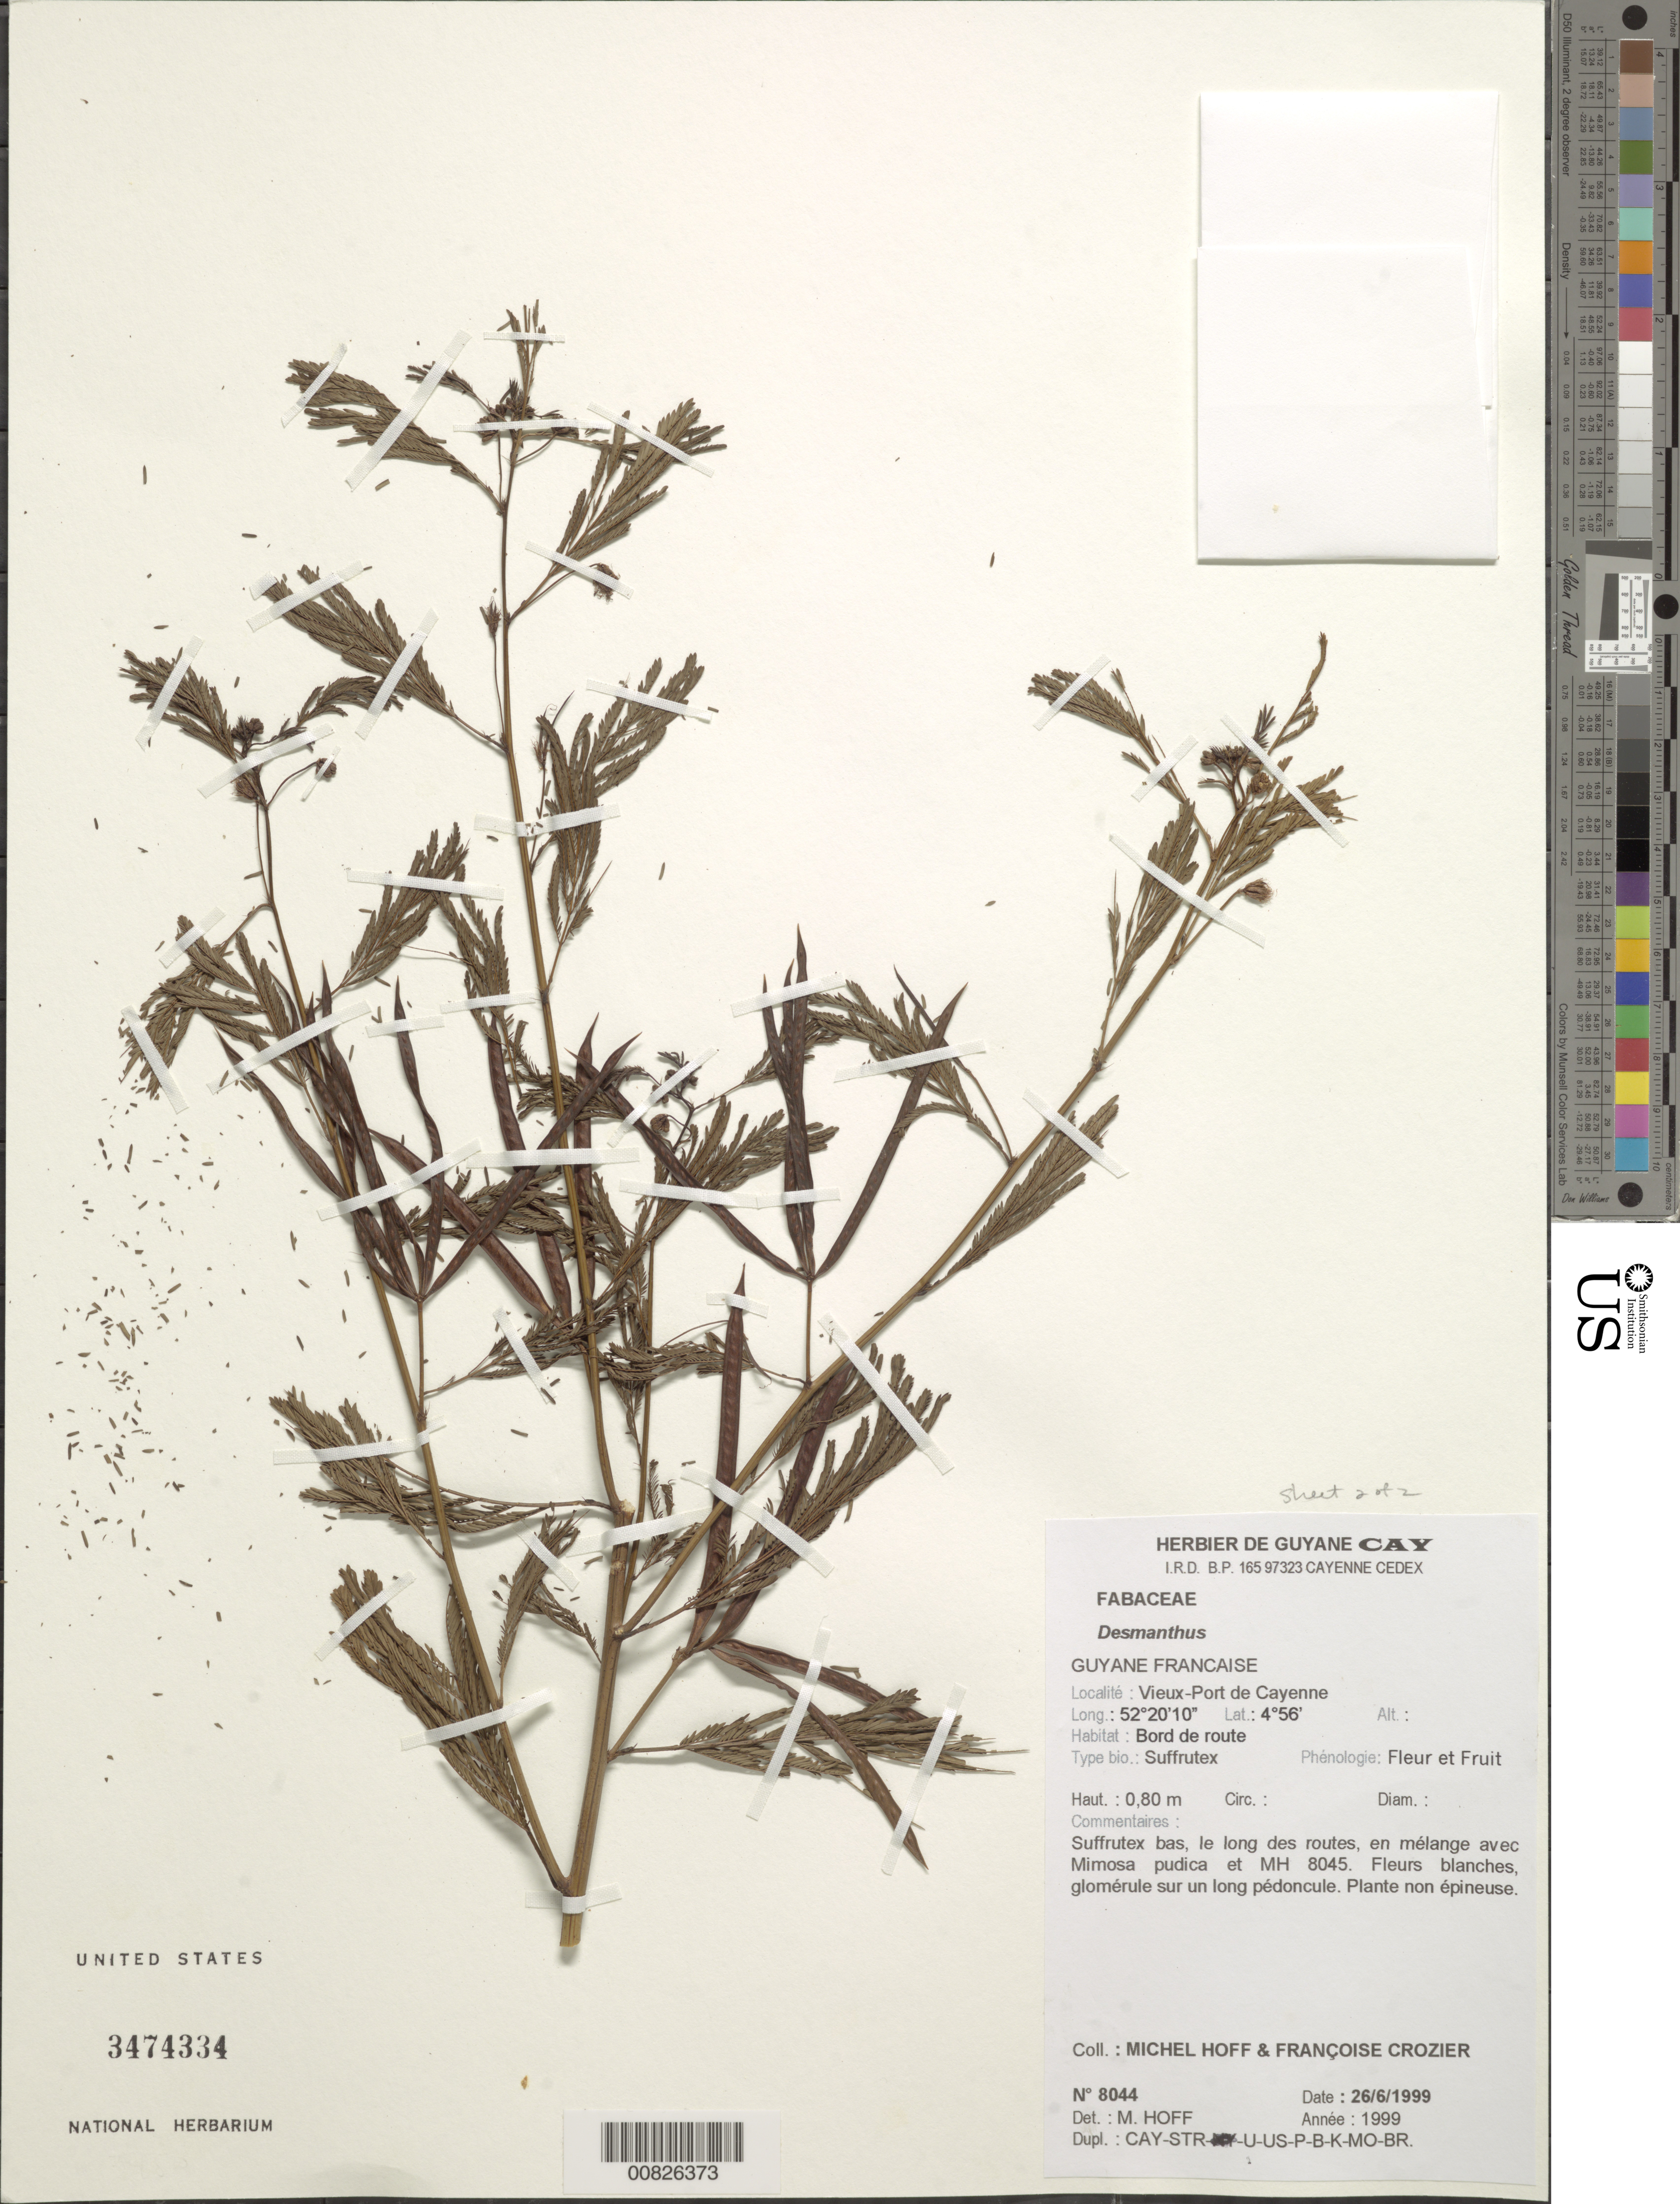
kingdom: Plantae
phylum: Tracheophyta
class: Magnoliopsida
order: Fabales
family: Fabaceae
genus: Desmanthus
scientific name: Desmanthus sp.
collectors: M. Hoff & F. Crozier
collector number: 8044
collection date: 1999-06-26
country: French Guiana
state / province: Cayenne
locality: Guyane Francaise, Vieux-Port de Cayenne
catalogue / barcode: US 3474334